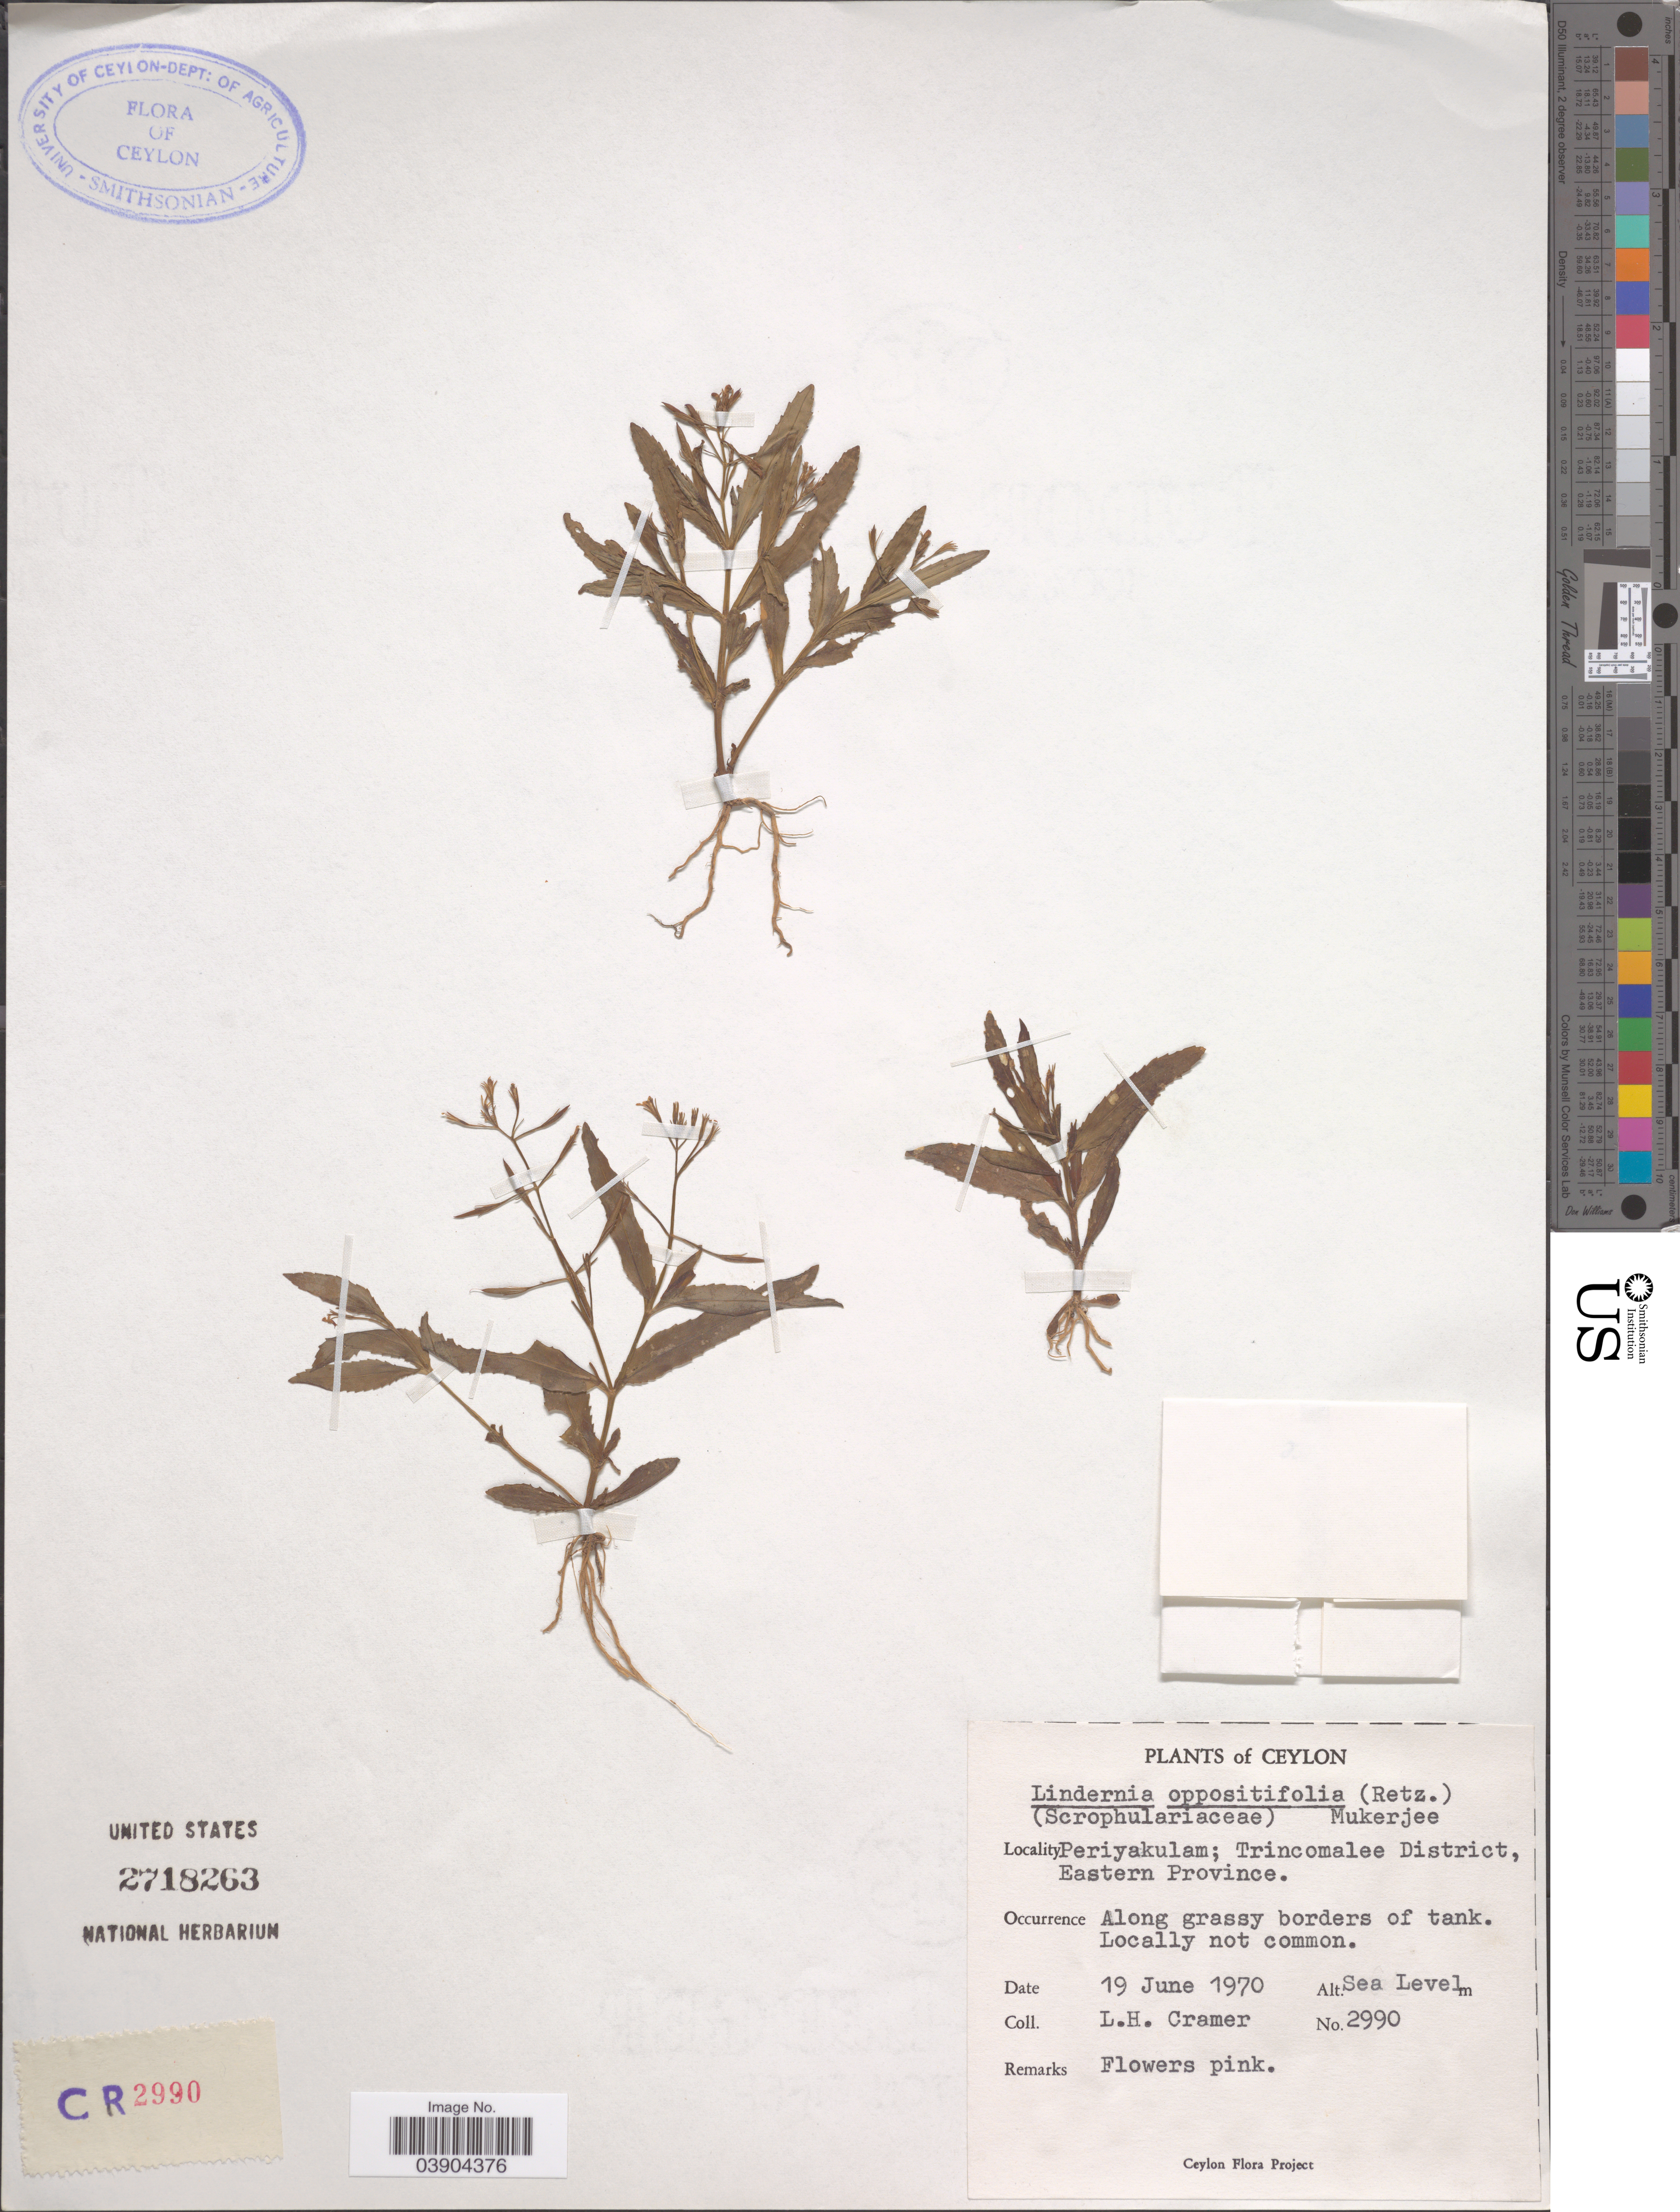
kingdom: Plantae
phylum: Tracheophyta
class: Magnoliopsida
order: Lamiales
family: Linderniaceae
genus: Lindernia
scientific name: Lindernia oppositifolia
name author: (L.) Mukerjee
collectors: L. H. Cramer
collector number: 2990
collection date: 1970-06-19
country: Sri Lanka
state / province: Eastern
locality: Ceylon. Periyakulam; Trincomalee District.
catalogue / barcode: US 2718263